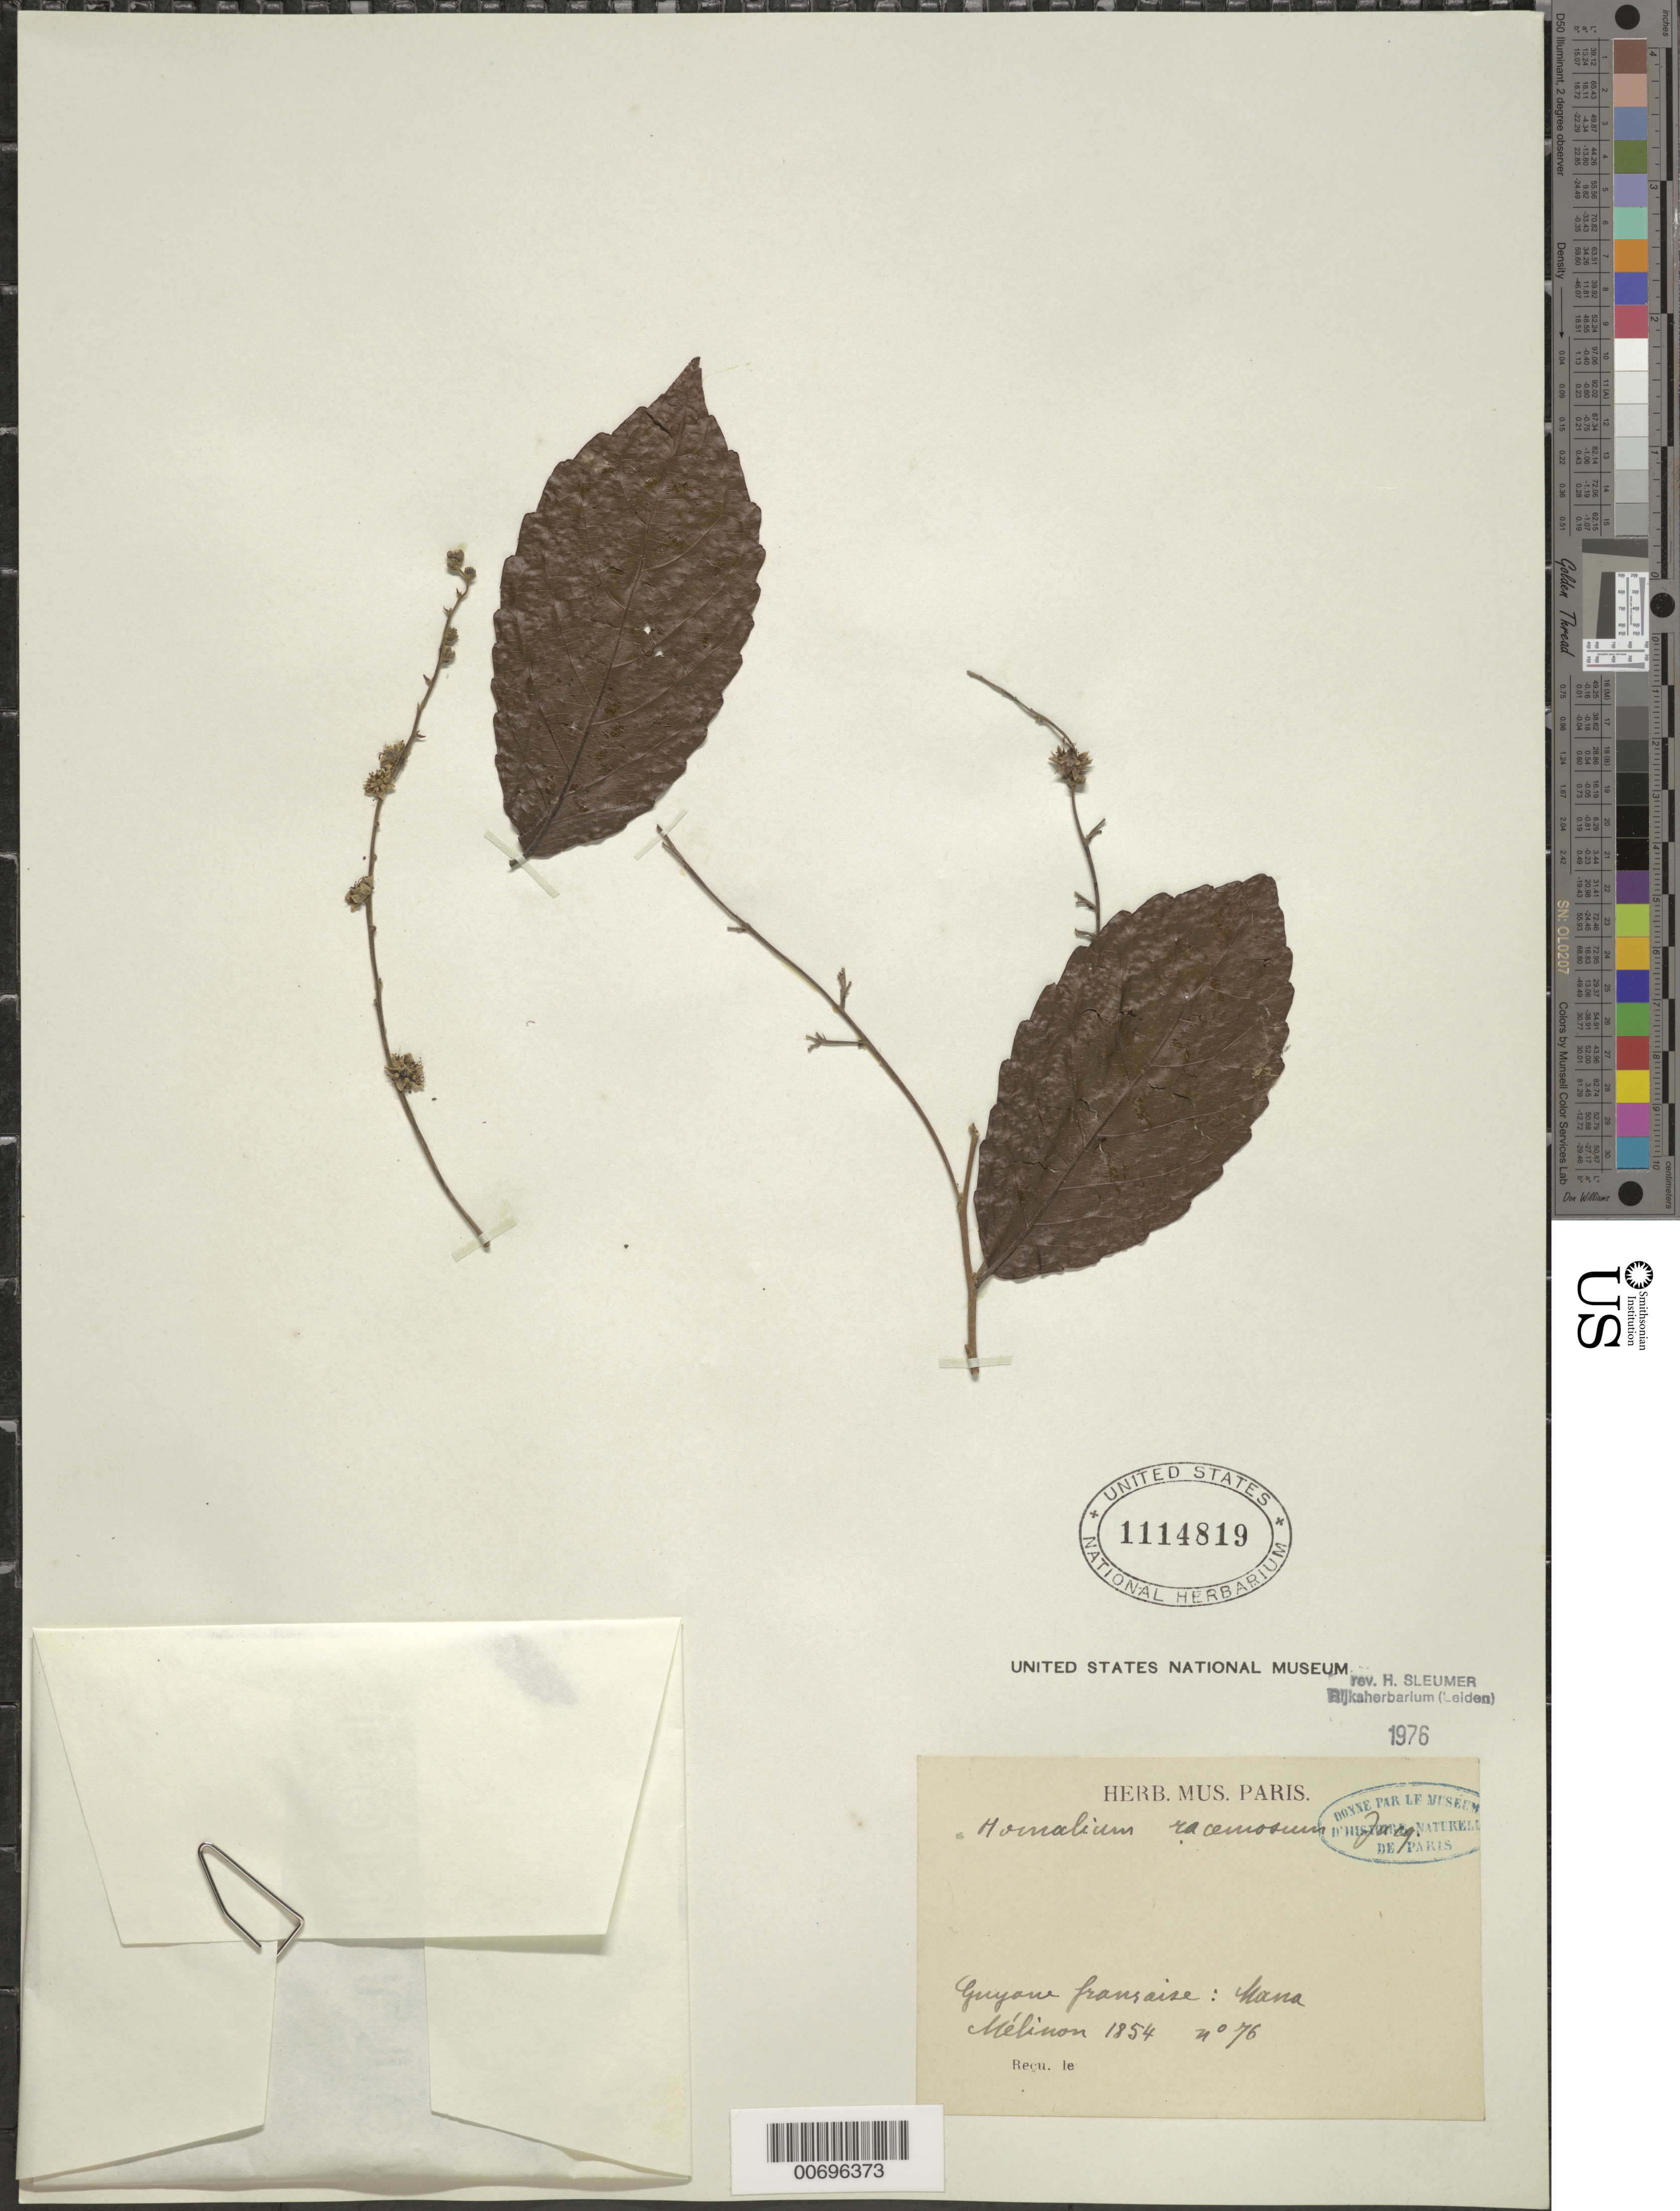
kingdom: Plantae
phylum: Tracheophyta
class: Magnoliopsida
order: Malpighiales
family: Salicaceae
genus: Homalium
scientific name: Homalium racemosum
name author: Jacq.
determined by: Sleumer, H. O.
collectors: E. Mélinon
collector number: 76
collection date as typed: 1854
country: French Guiana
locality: Mana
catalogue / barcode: US 1114819